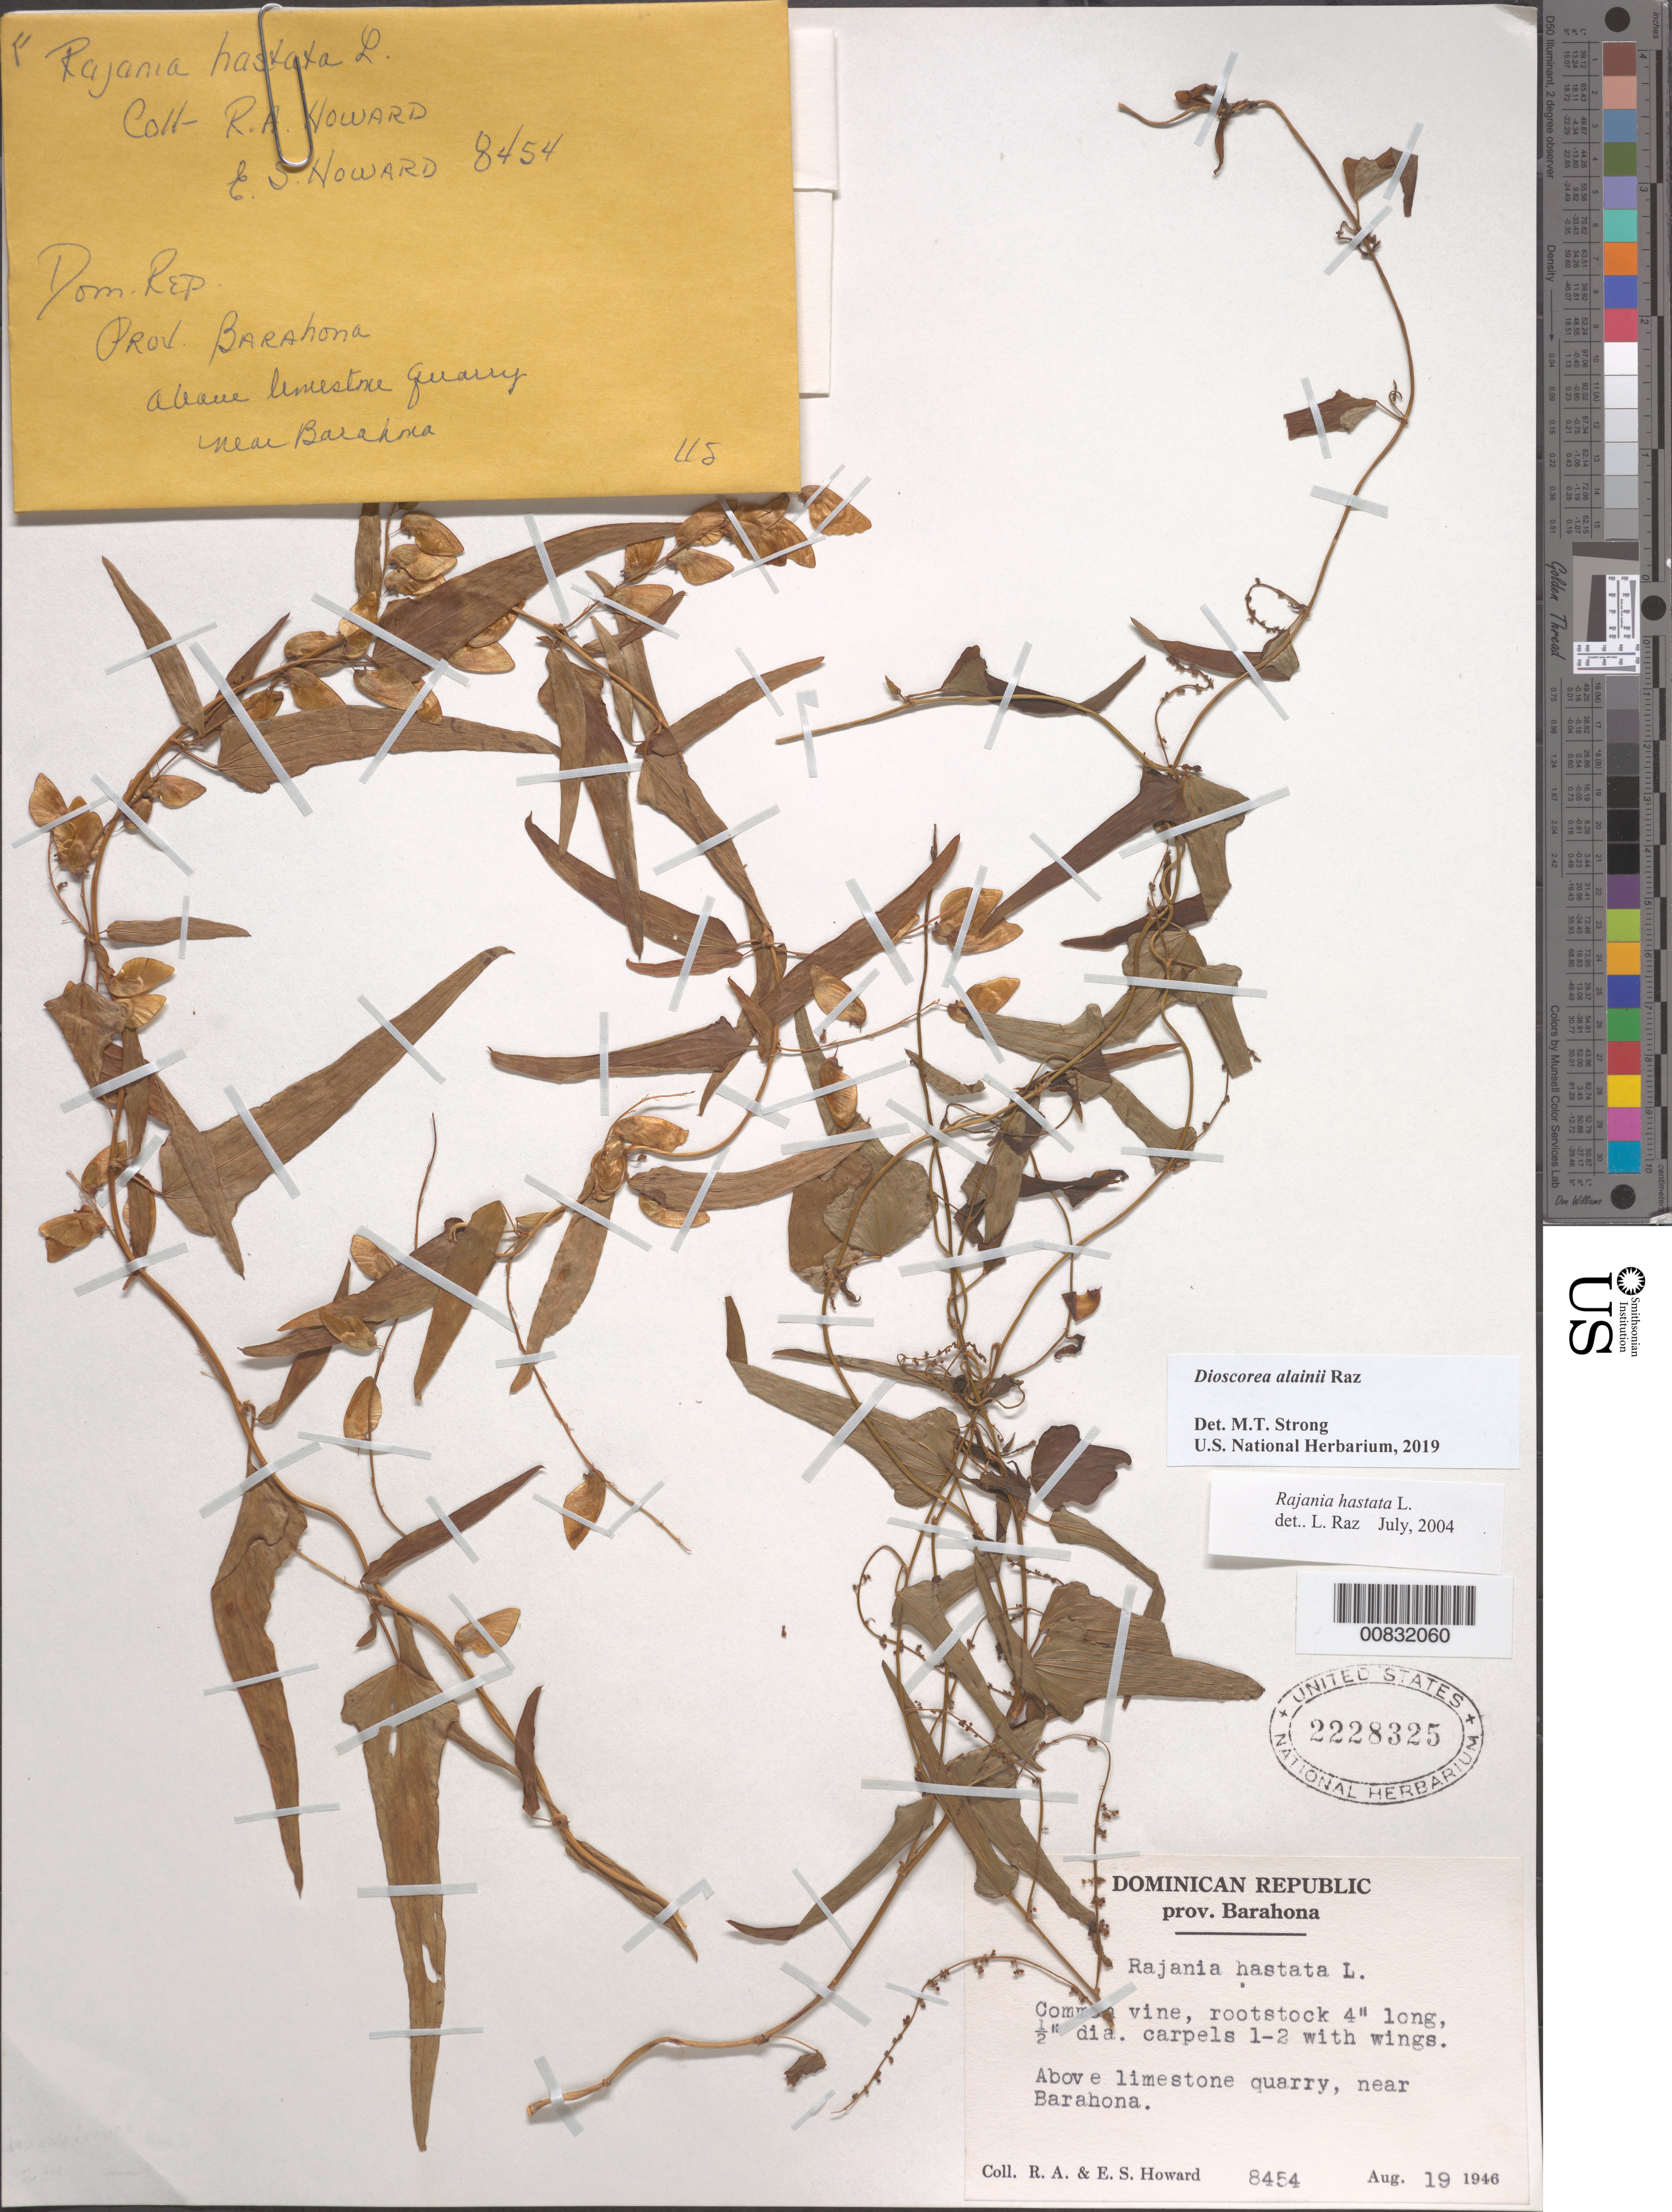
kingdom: Plantae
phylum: Tracheophyta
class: Liliopsida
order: Dioscoreales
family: Dioscoreaceae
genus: Dioscorea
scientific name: Dioscorea alainii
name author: Raz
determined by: Strong, M. T., (US), Smithsonian Institution - National Museum of Natural History (UNITED STATES)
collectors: R. A. Howard & E. S. Howard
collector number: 8454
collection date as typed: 19 Aug 1946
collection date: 1946-08-19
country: Dominican Republic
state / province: Barahona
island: Hispaniola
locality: Near Barahona.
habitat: Above limestone quarry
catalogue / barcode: US 2228325